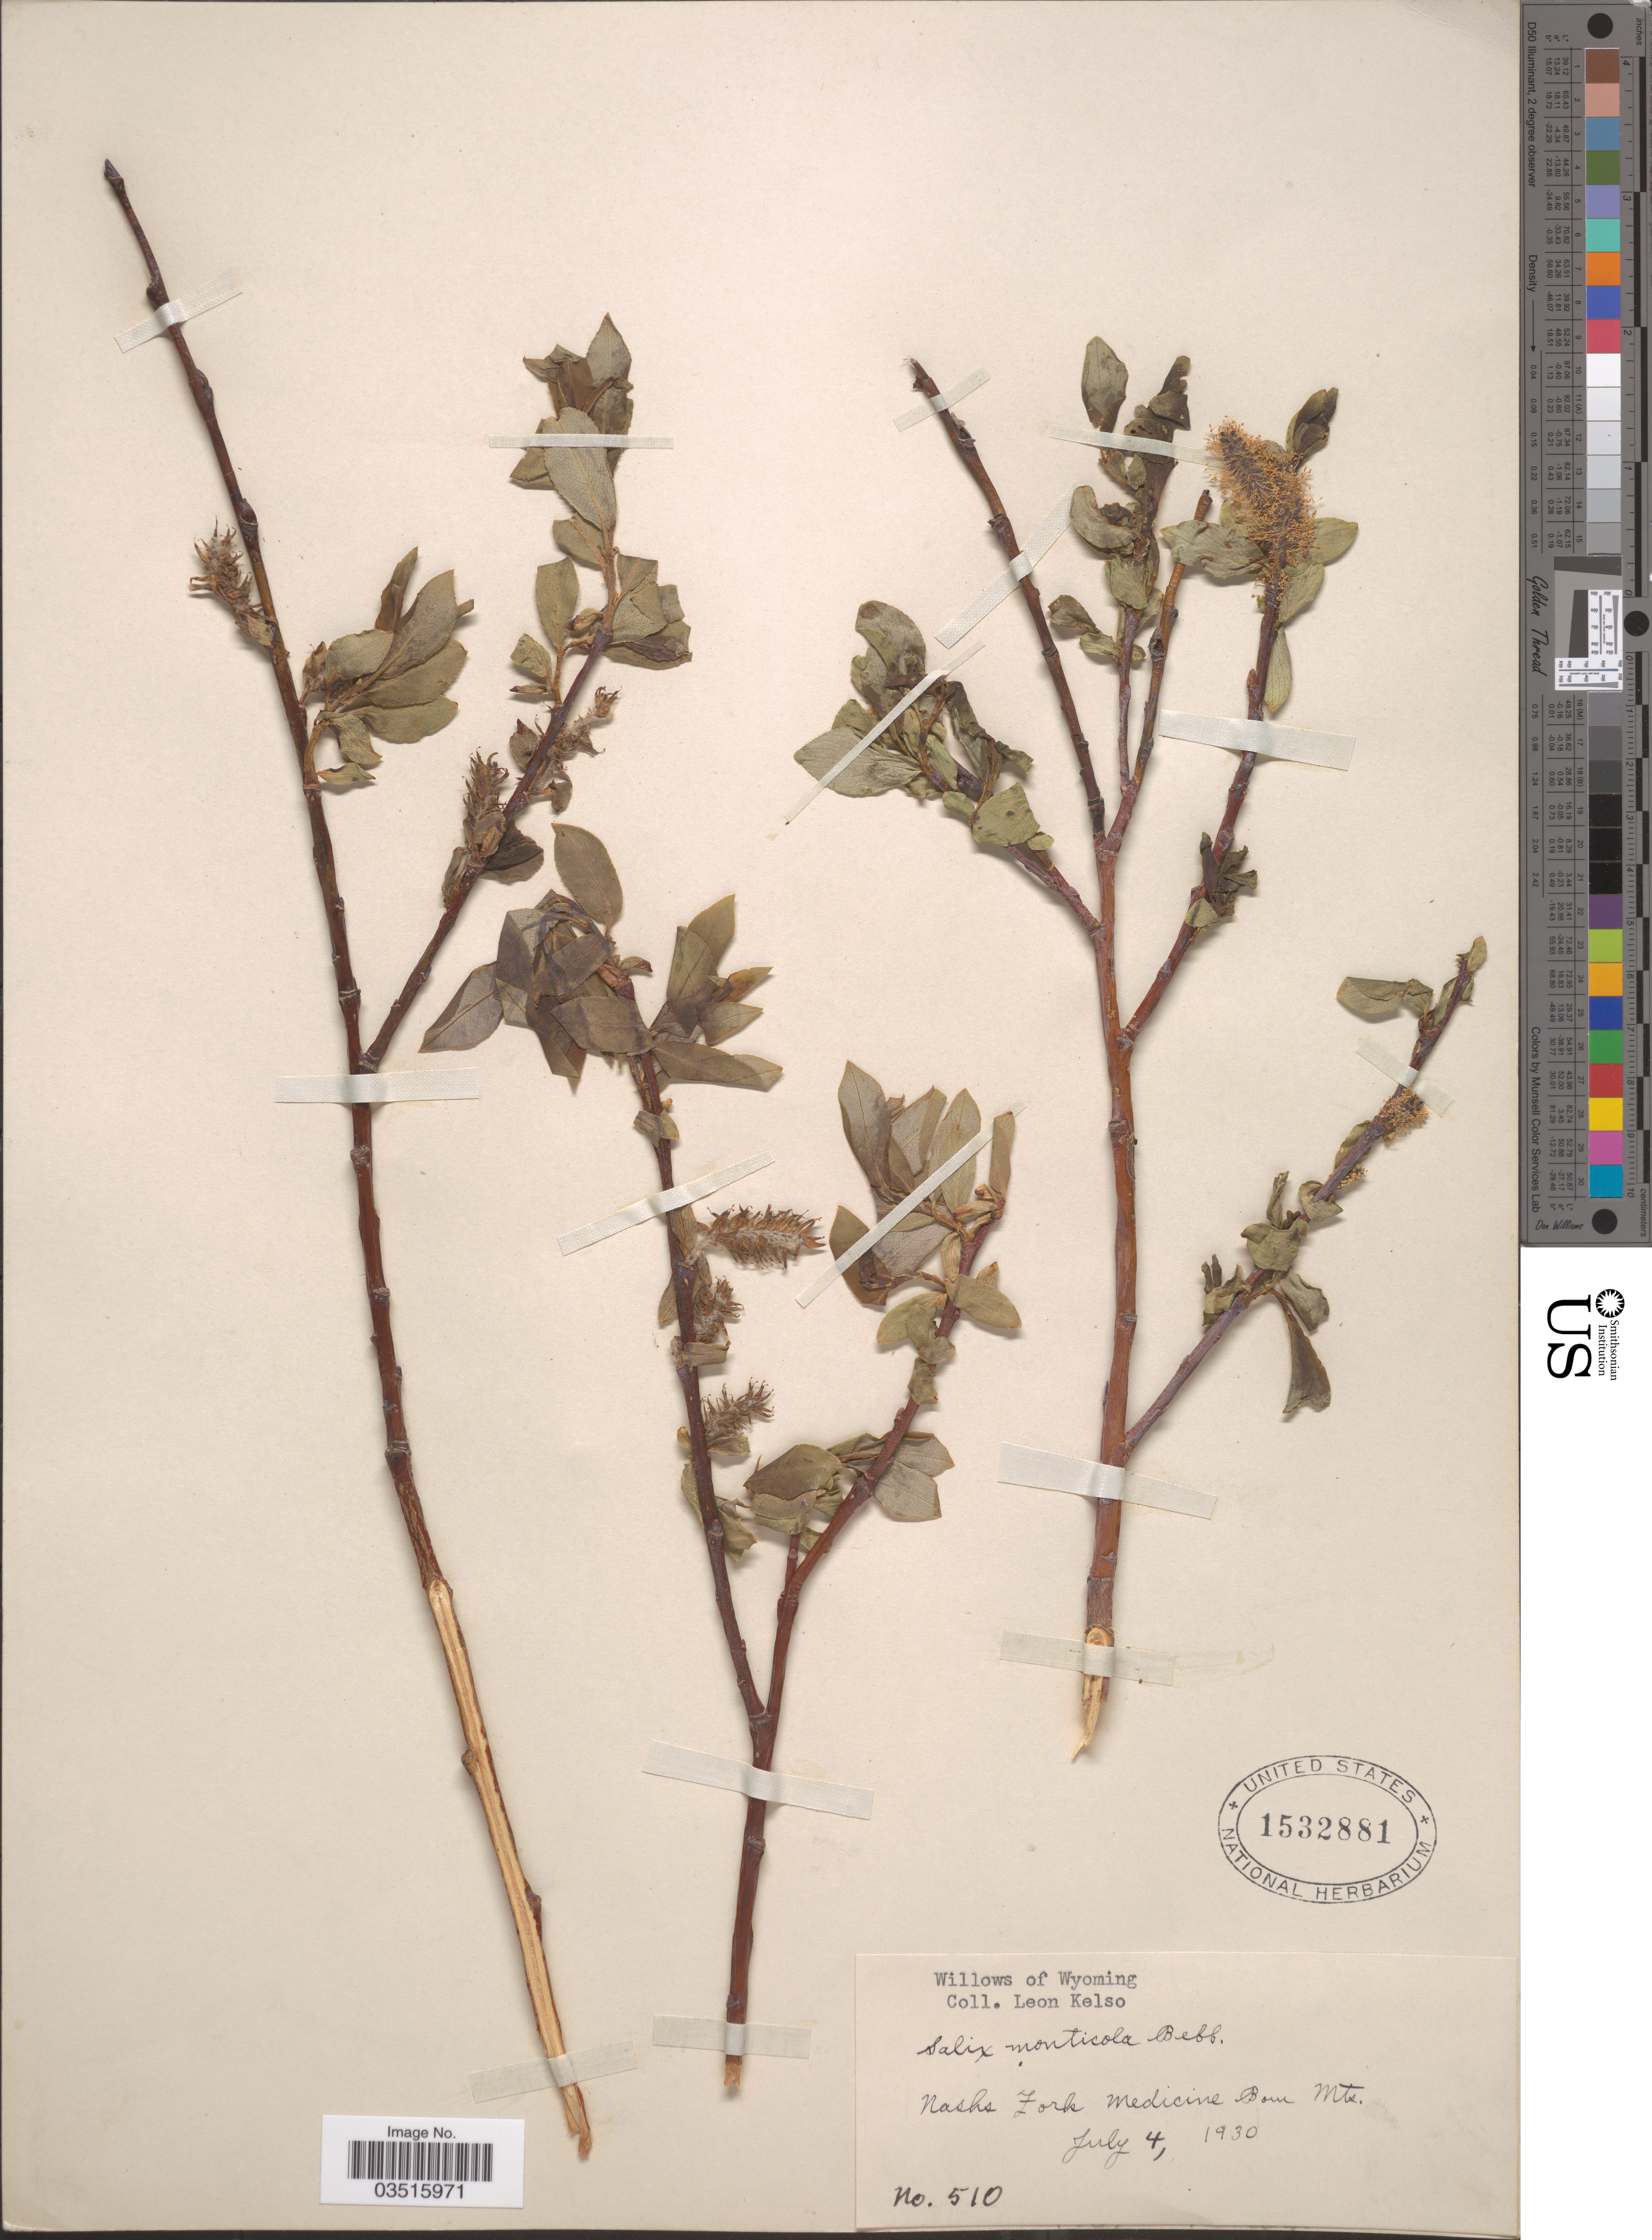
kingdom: Plantae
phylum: Tracheophyta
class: Magnoliopsida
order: Malpighiales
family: Salicaceae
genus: Salix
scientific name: Salix monticola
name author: Bebb.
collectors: L. Kelso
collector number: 510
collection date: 1930-07-04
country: United States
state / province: Wyoming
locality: Nashs Fork, Medicine Bow Mts.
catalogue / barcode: US 1532881